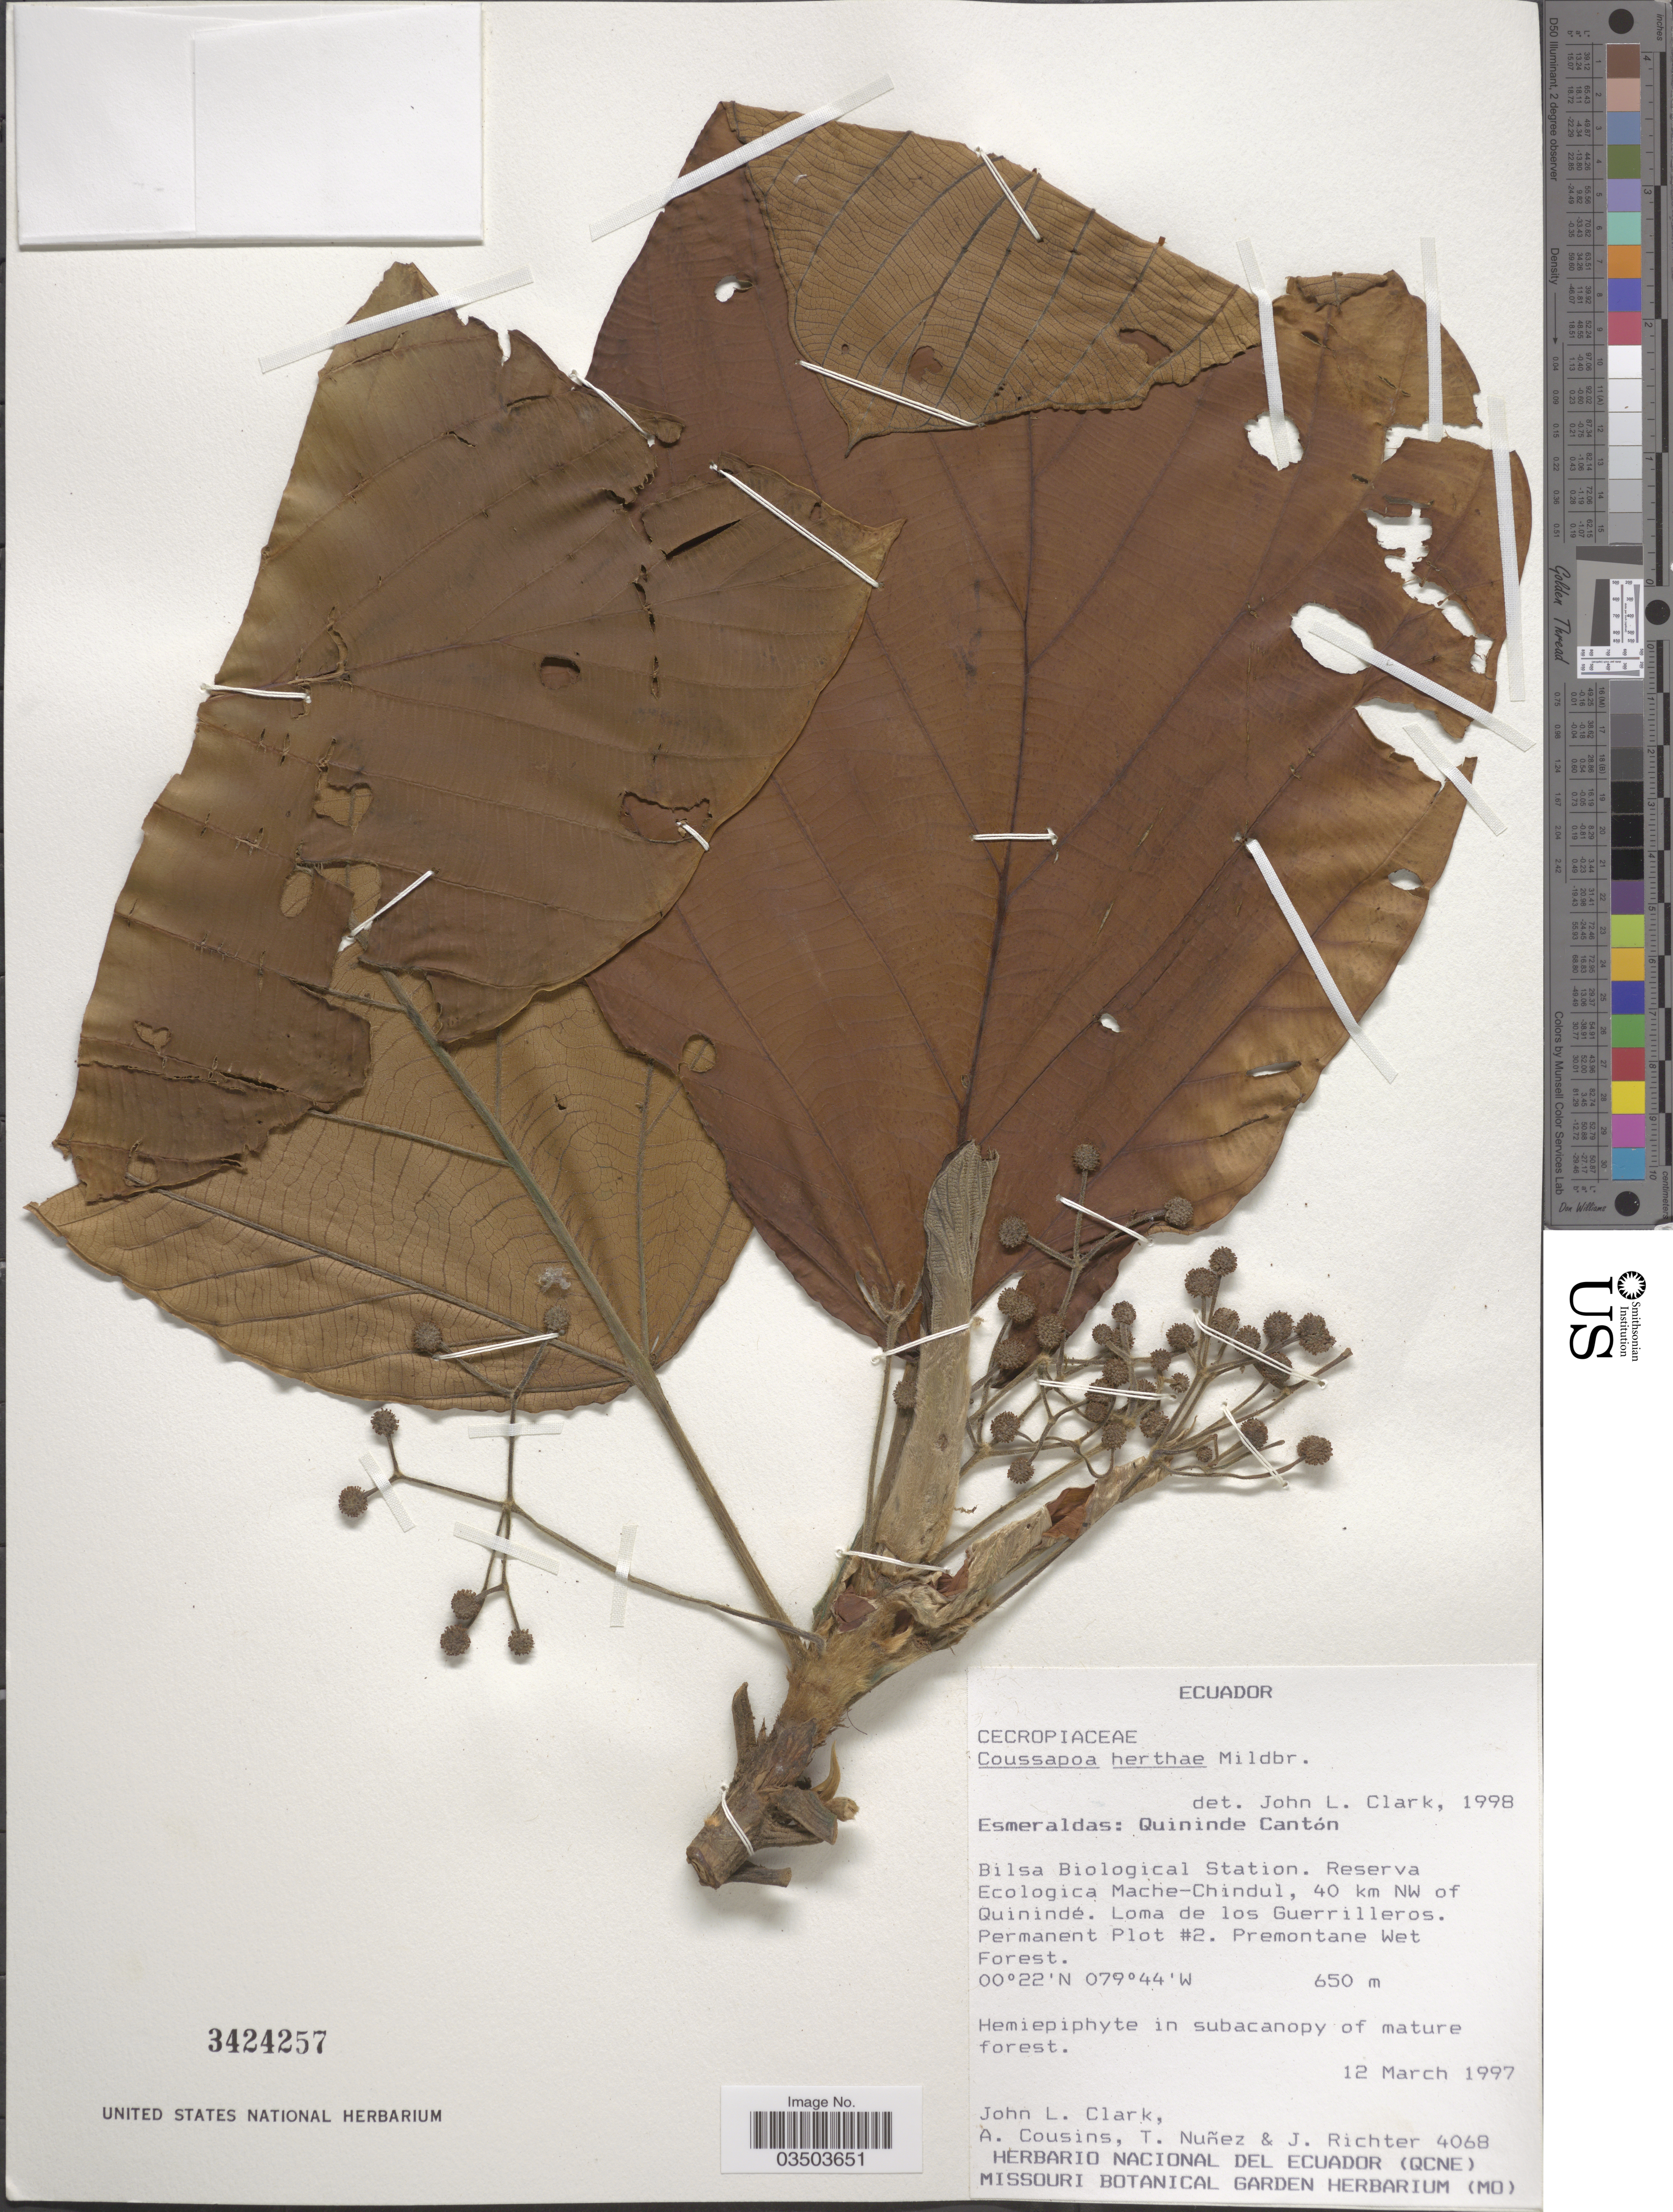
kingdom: Plantae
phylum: Tracheophyta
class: Magnoliopsida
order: Rosales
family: Urticaceae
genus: Coussapoa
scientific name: Coussapoa herthae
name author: Mildbr.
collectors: J. L. Clark, A. Cousins, T. Núñez & J. Richter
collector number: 4068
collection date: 1997-03-12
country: Ecuador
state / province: Esmeraldas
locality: Quininde Cantón. Bilsa Biological Station. Reserva Ecologica Mache-Chindul, 40 km NW of Quinindé. Loma de los Guerrilleros. Permanent Plot #2. Premontane Wet Forest.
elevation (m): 650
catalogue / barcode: US 3424257